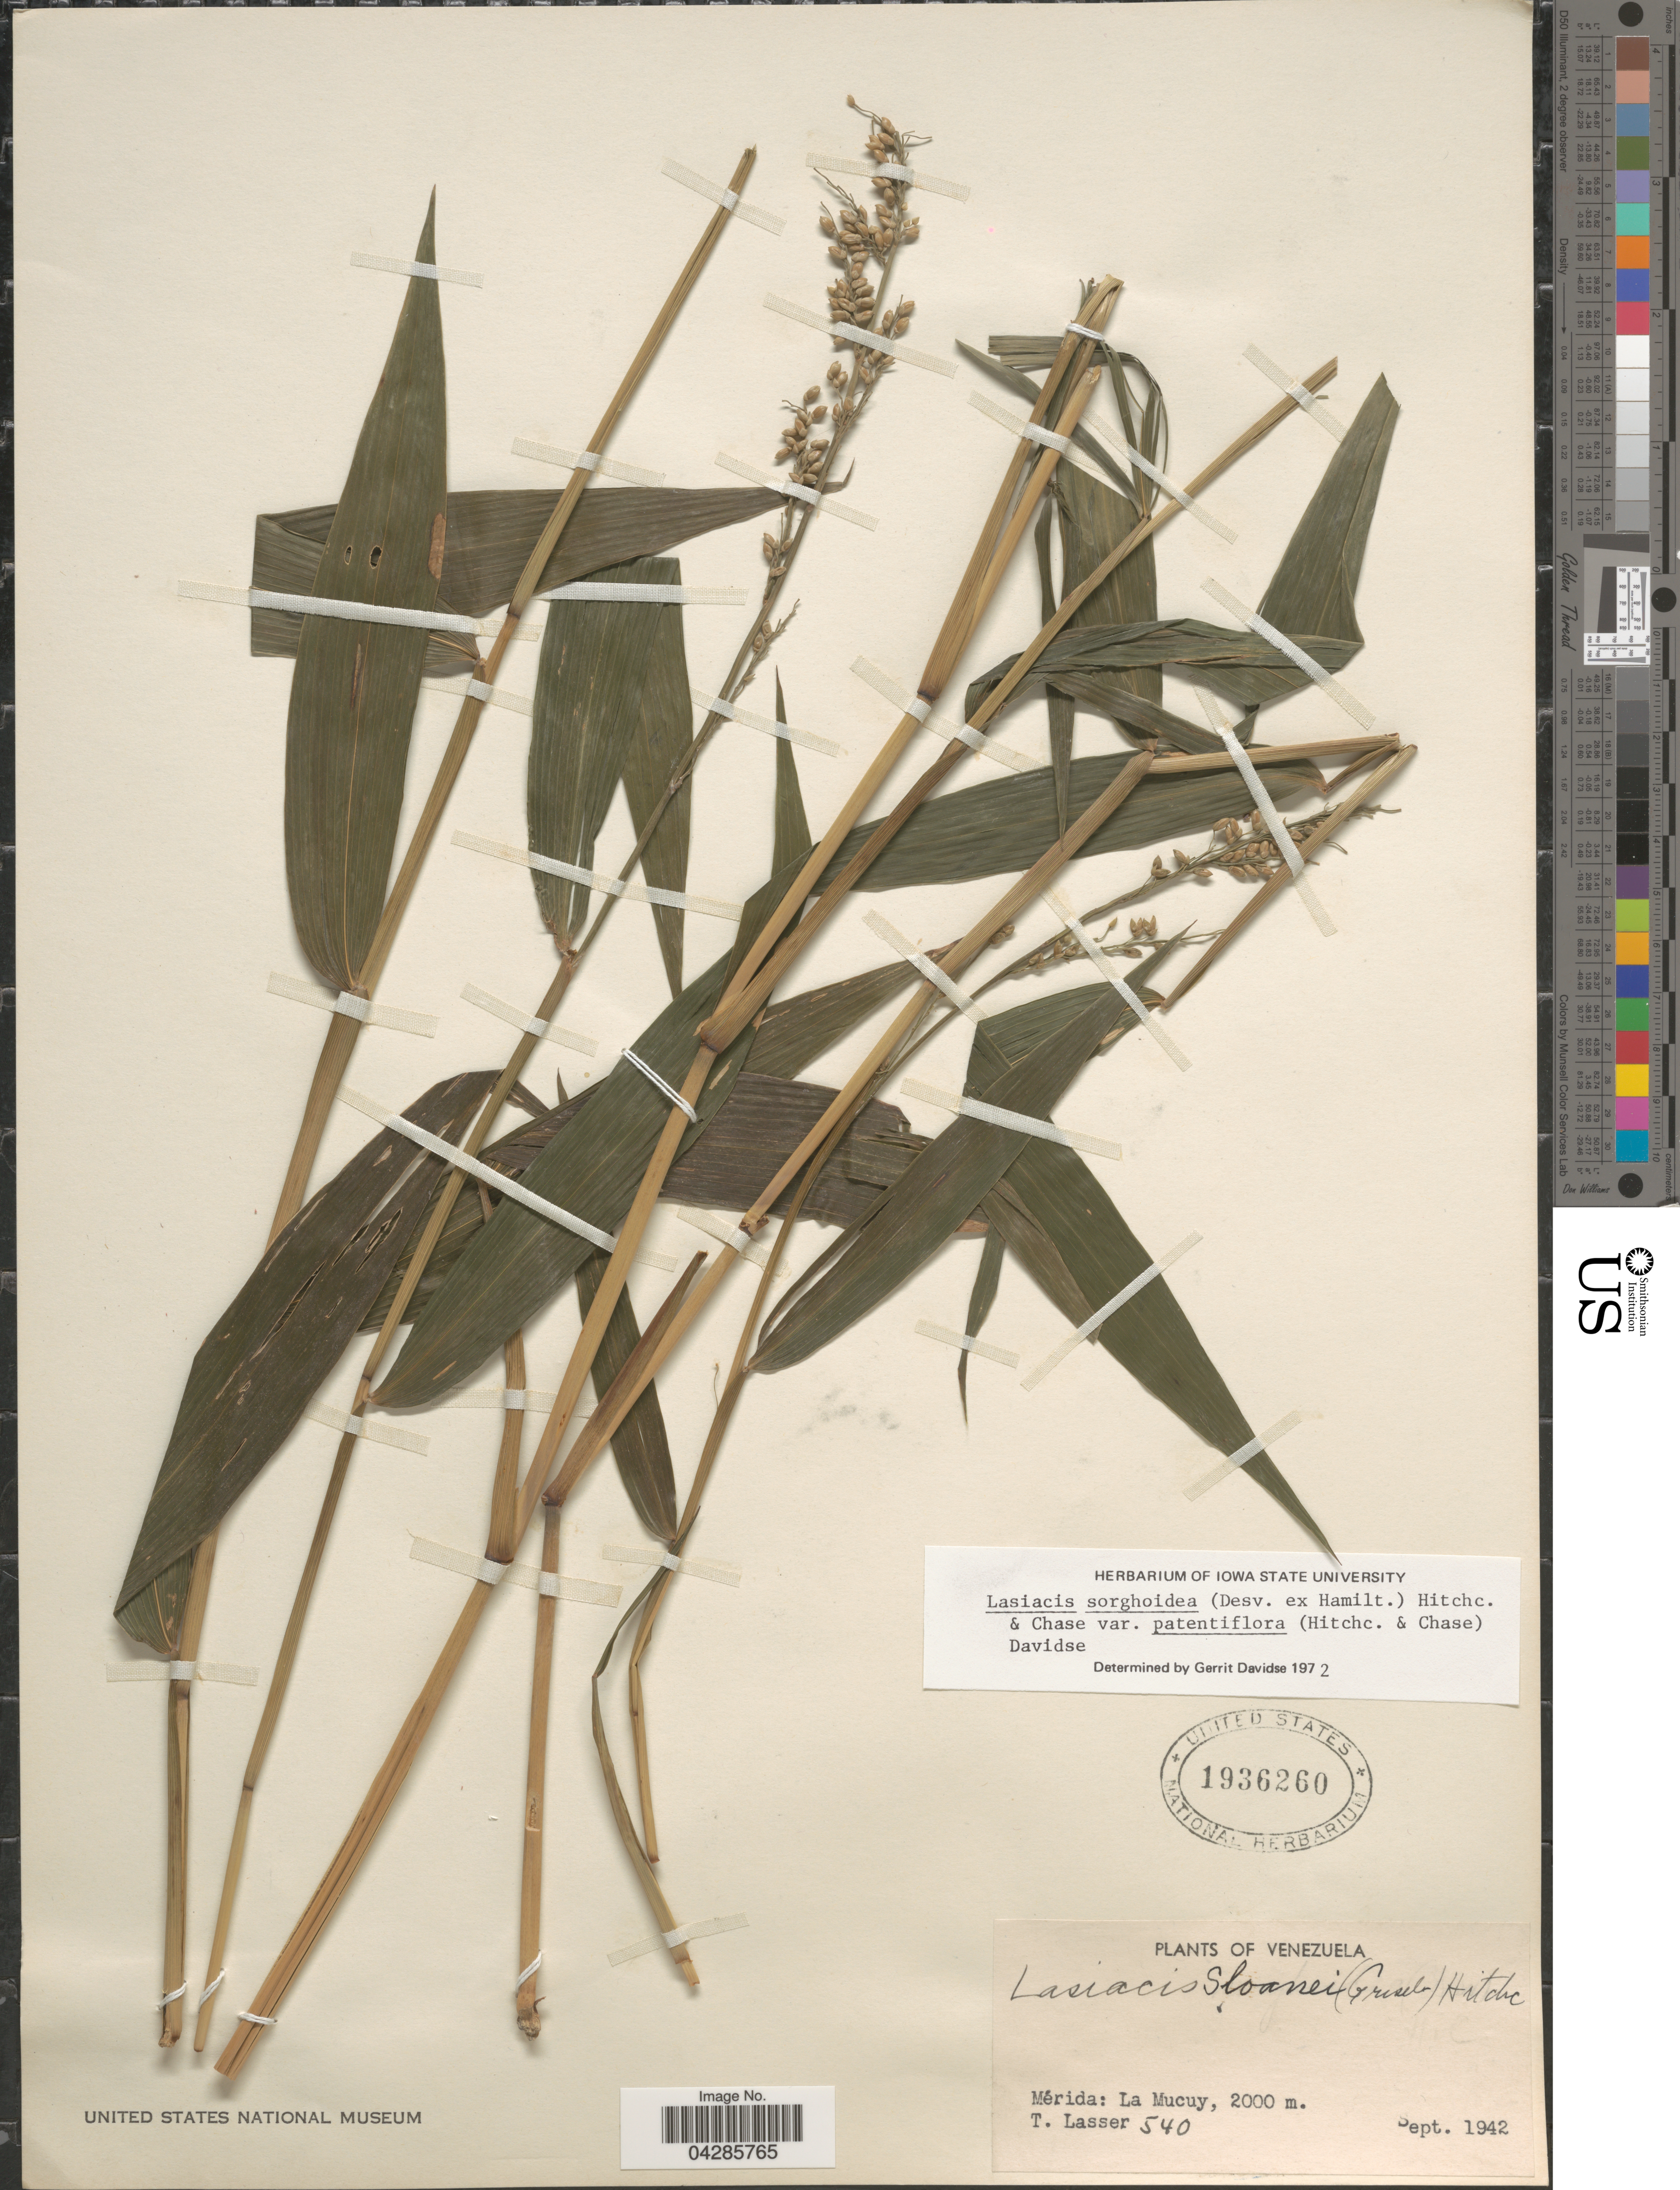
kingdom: Plantae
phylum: Tracheophyta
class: Liliopsida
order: Poales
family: Poaceae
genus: Lasiacis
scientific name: Lasiacis sorghoidea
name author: (Desv. ex Ham.) Hitchc. & Chase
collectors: T. Lasser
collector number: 540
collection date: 1942-09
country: Venezuela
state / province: Merida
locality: Mérida: La Mucuy.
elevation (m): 2000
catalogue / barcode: US 1936260